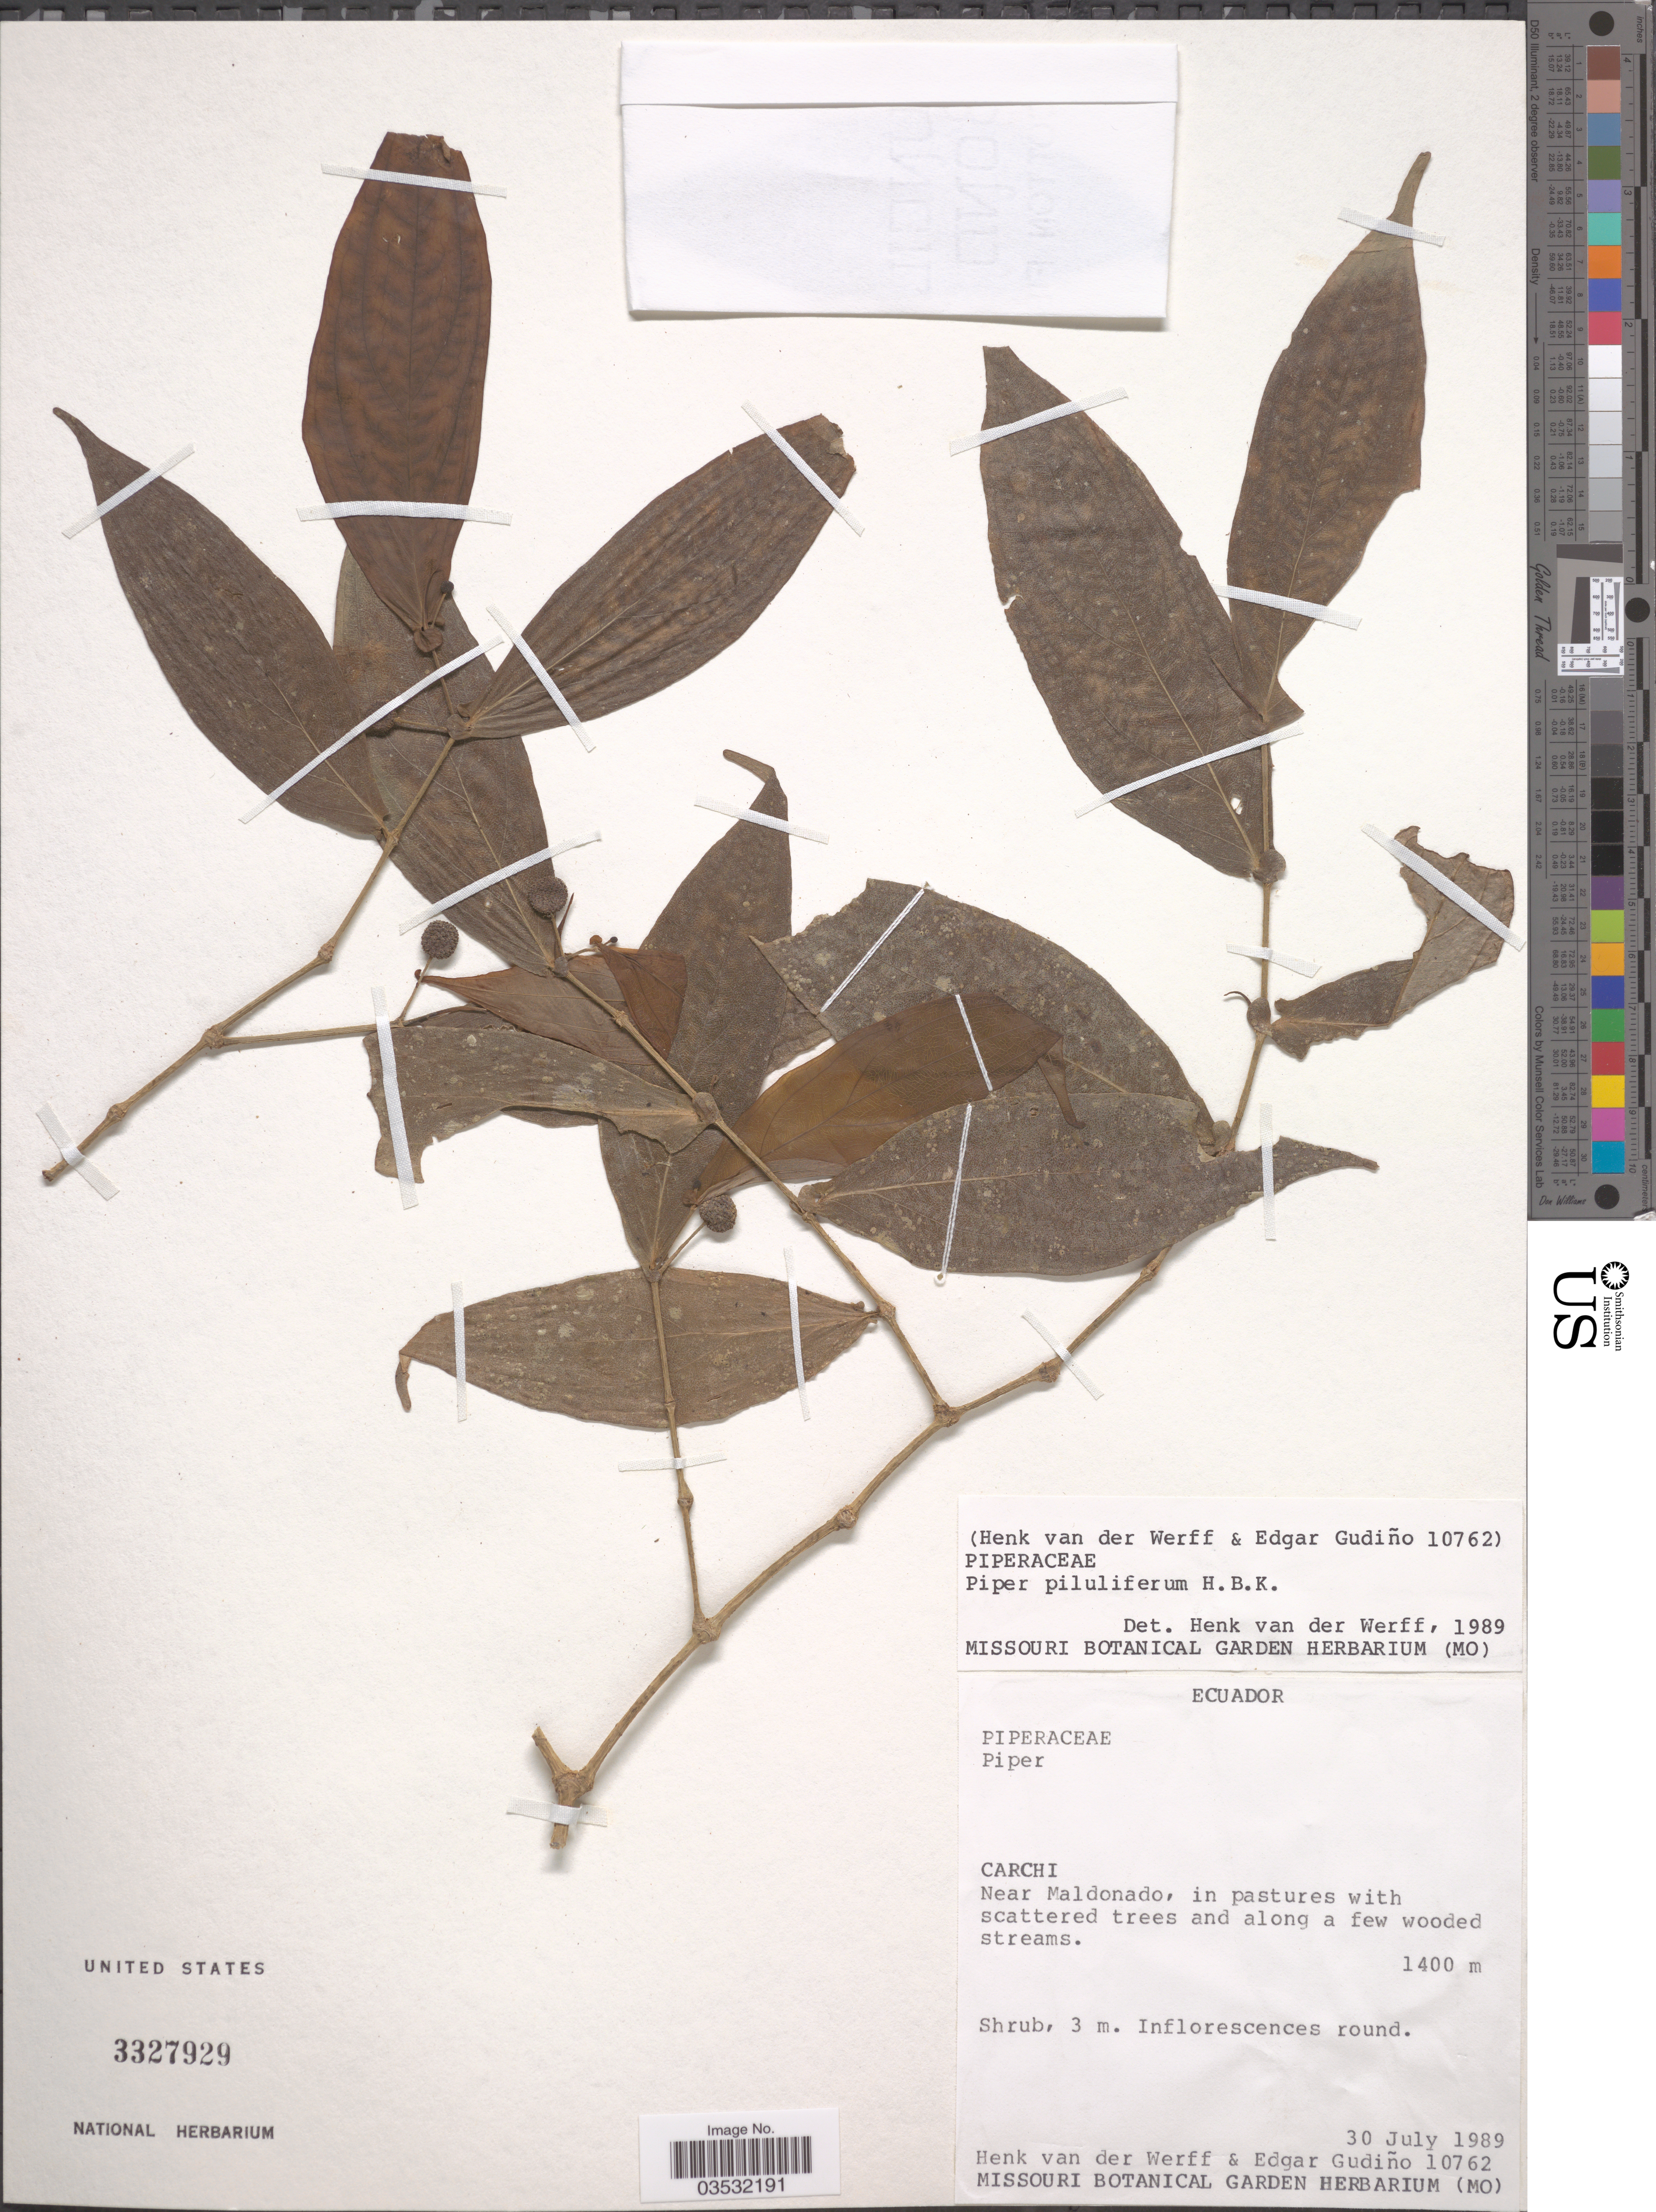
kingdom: Plantae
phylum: Tracheophyta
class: Magnoliopsida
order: Piperales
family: Piperaceae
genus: Piper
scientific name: Piper piluliferum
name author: Kunth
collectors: H. van der Werff & E. Gudiño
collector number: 10762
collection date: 1989-07-30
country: Ecuador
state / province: Carchi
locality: Near Maldonado.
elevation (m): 1400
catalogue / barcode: US 3327929